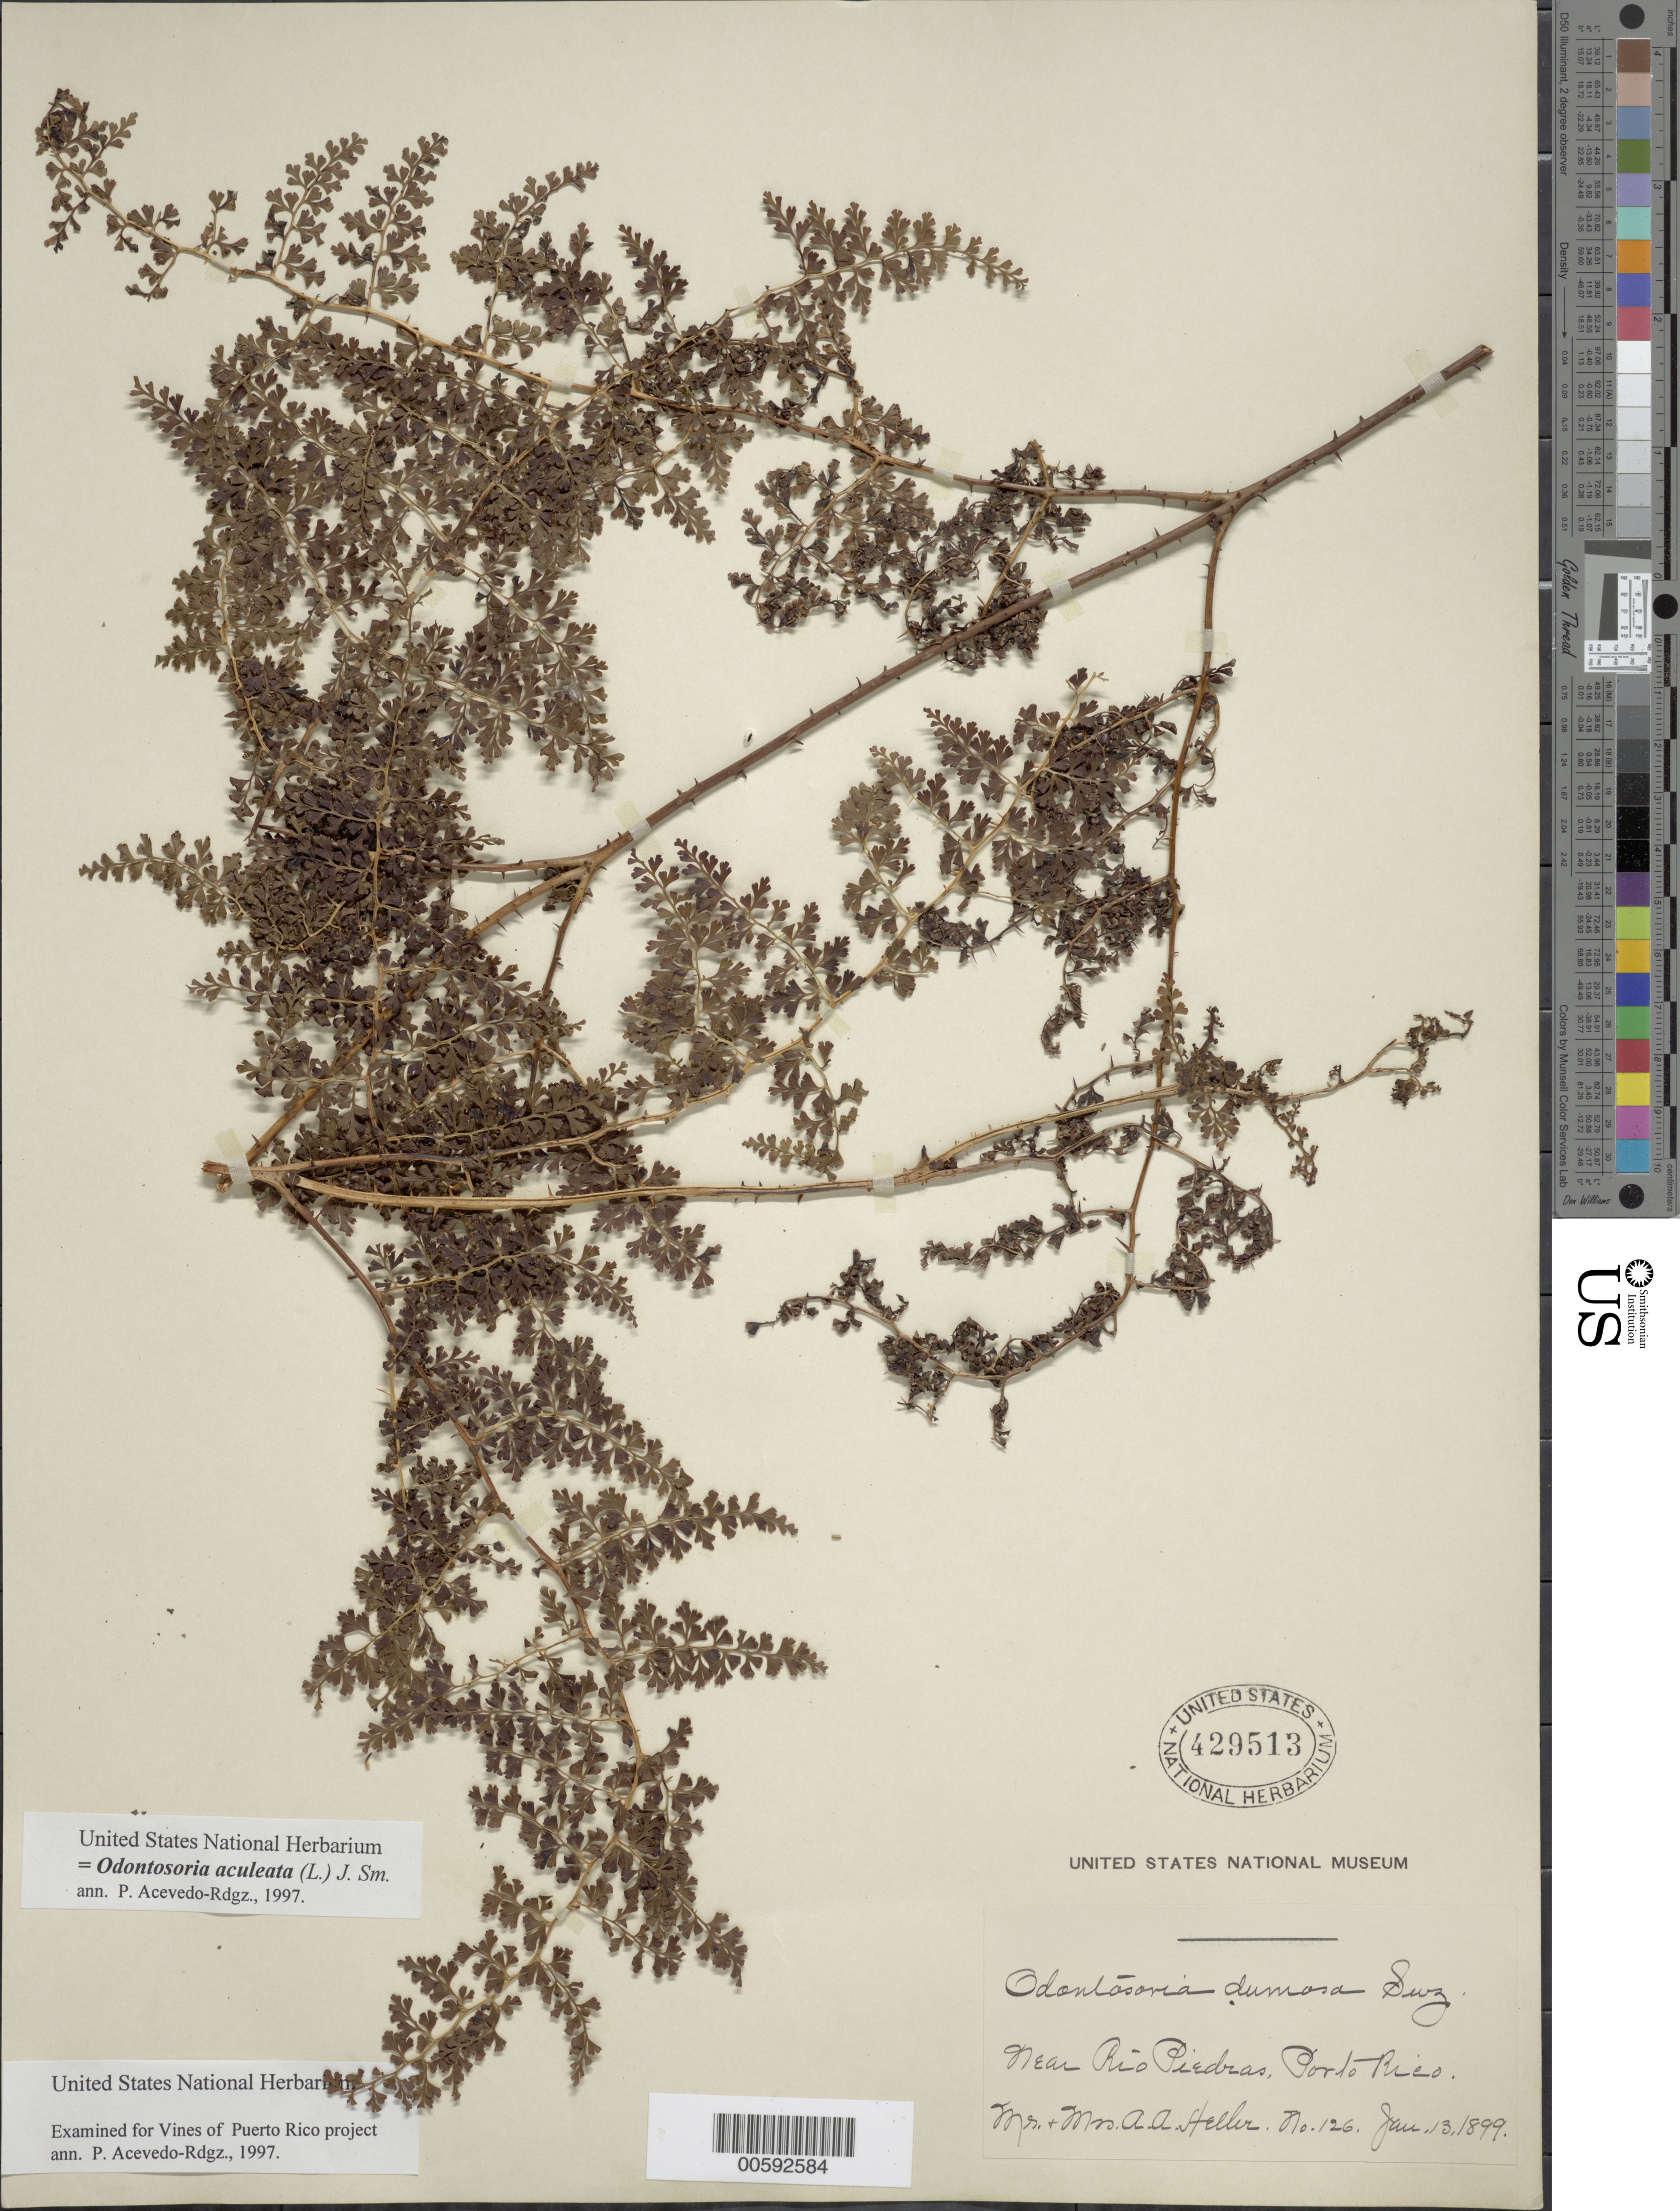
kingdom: Plantae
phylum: Tracheophyta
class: Polypodiopsida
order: Polypodiales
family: Lindsaeaceae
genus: Odontosoria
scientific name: Odontosoria aculeata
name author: (L.) J. Sm.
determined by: Acevedo-Rodríguez, P., (BOT), Smithsonian Institution - National Museum of Natural History (UNITED STATES)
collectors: A. A. Heller & E. G. Heller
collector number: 126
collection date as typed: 13 Jan 1899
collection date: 1899-01-13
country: Puerto Rico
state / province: San Juan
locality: near Rio Piedras.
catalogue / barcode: US 429513